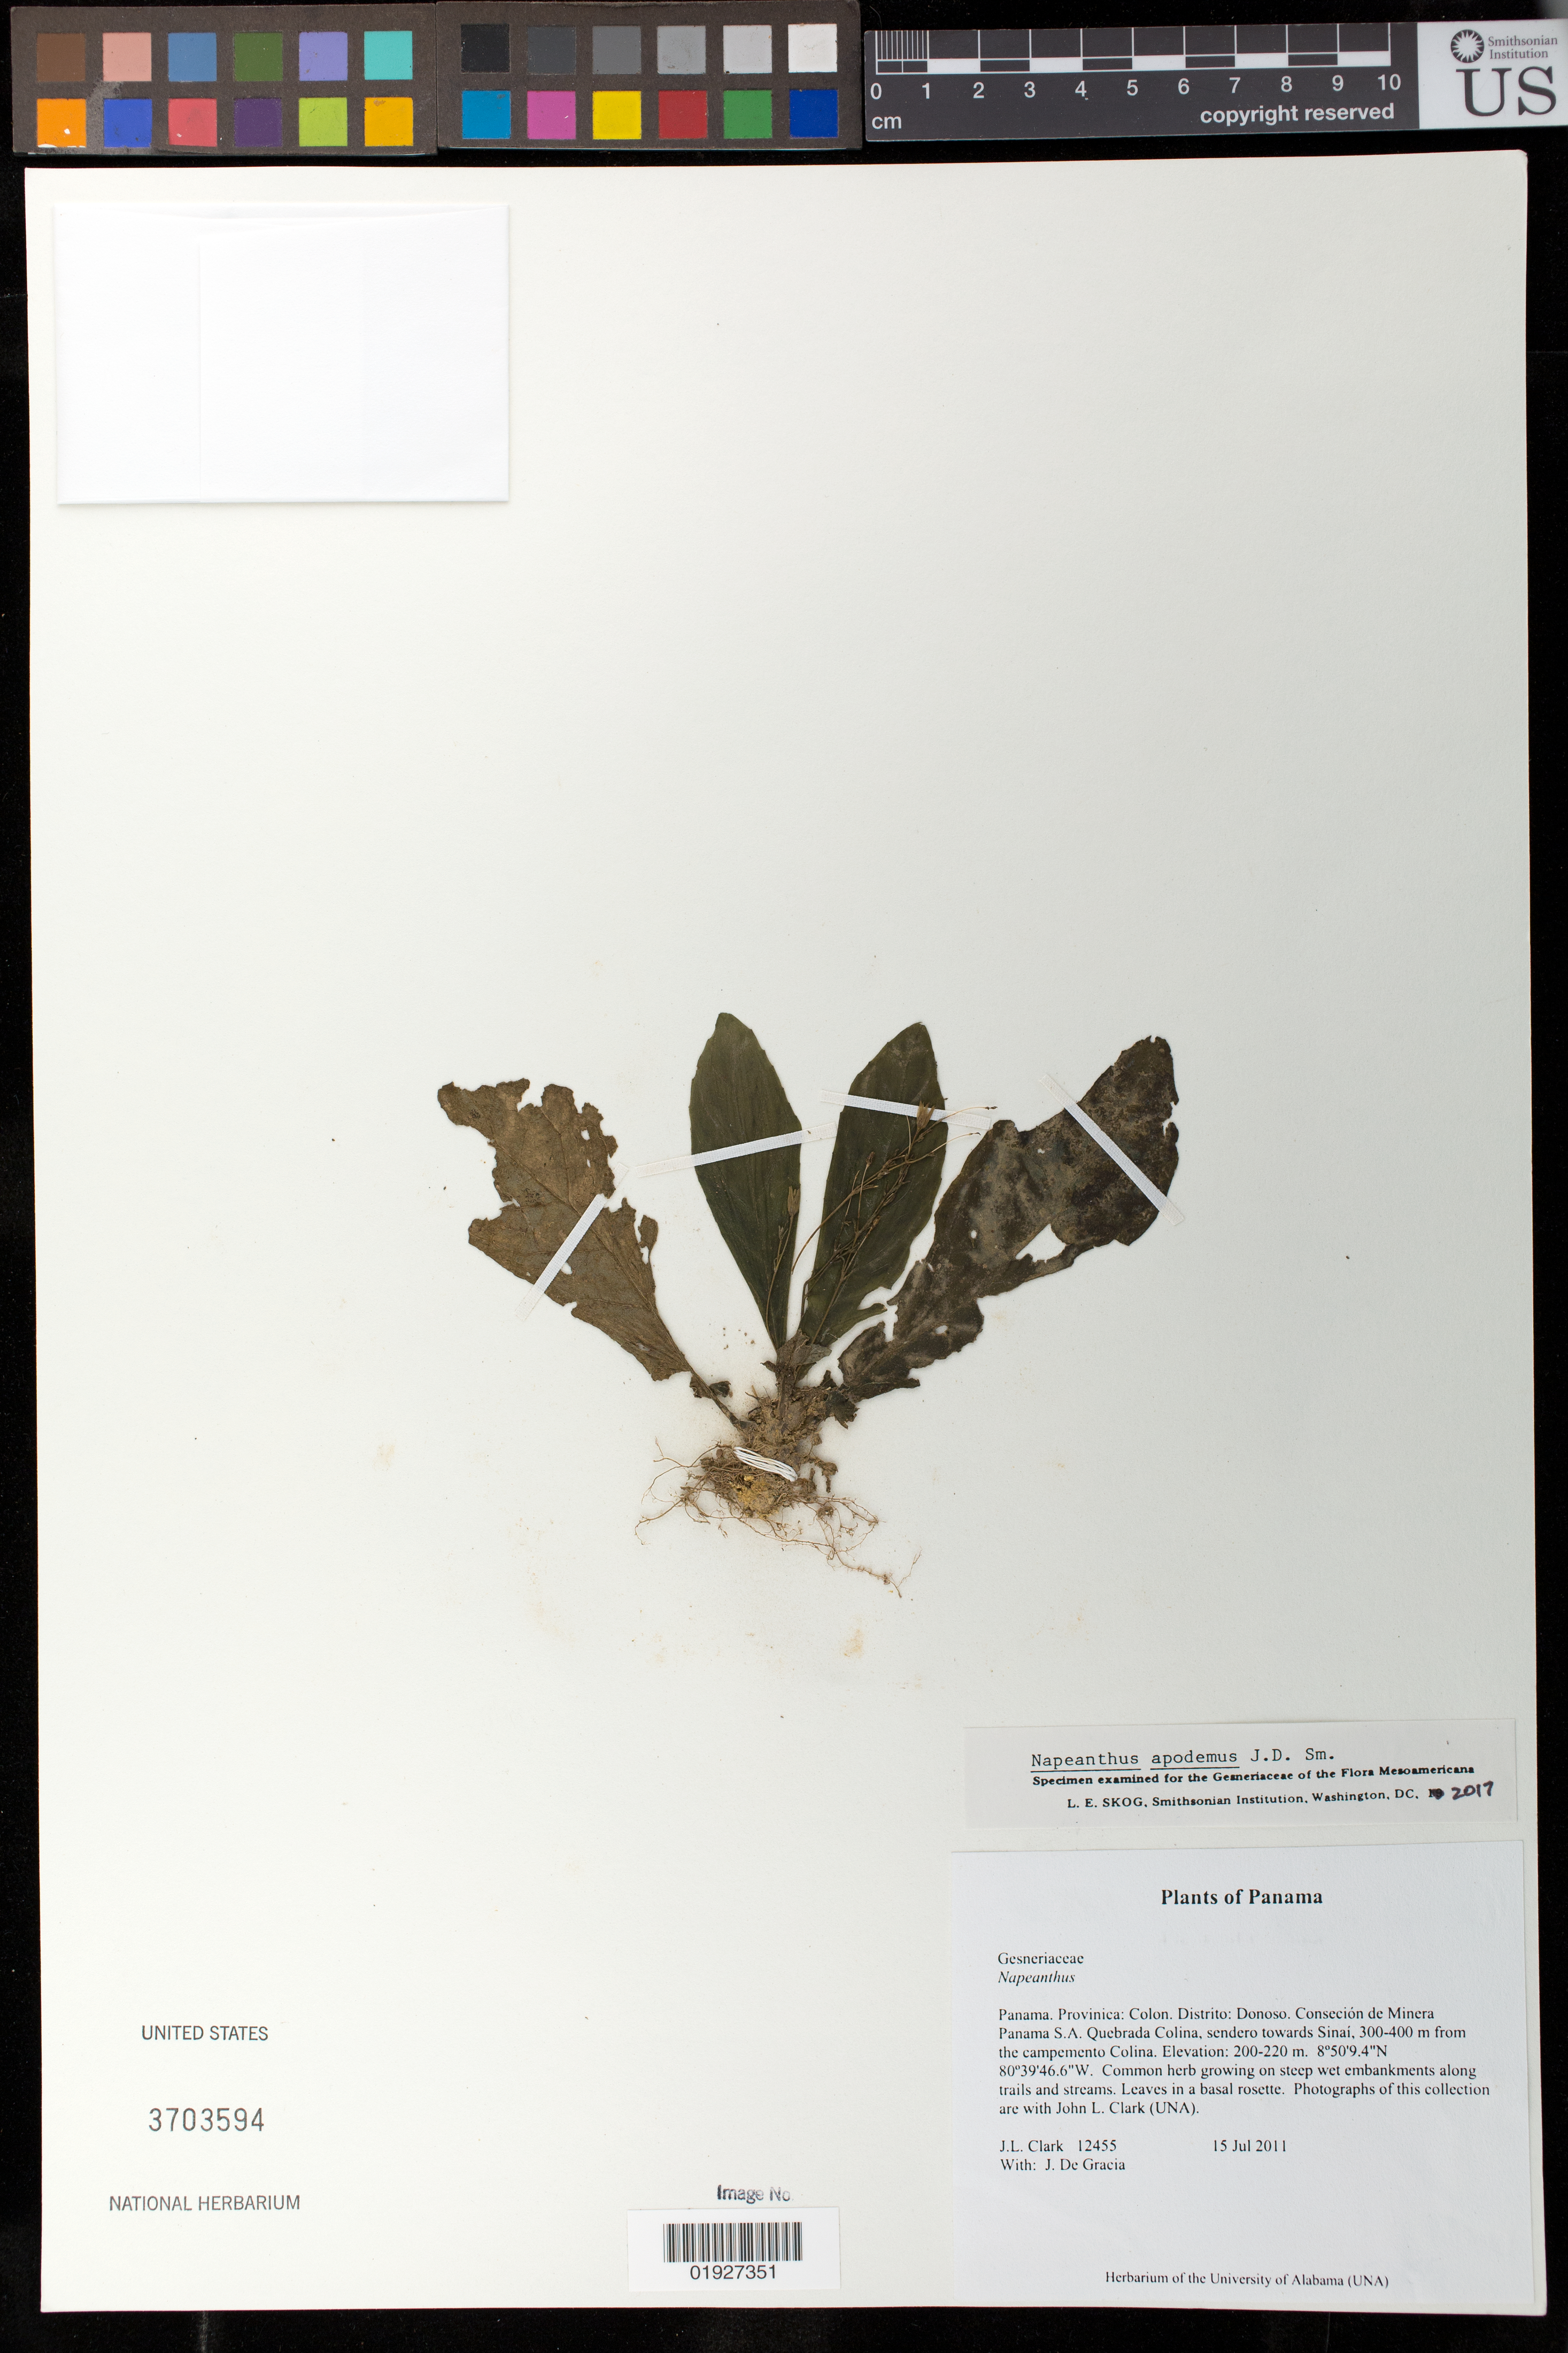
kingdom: Plantae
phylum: Tracheophyta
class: Magnoliopsida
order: Lamiales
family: Gesneriaceae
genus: Napeanthus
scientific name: Napeanthus apodemus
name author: Donn. Sm.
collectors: J. L. Clark & J. De Gracia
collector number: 12455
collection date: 2011-07-15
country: Panama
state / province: Colón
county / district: Donoso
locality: Conseción de Minera Panama S.A. Quebrada Colina, sendero towards Sinai, 300-400 m from the campemento Colina.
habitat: Growing on steep wet enbankments along trails and streams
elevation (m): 200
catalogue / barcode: US 3703594